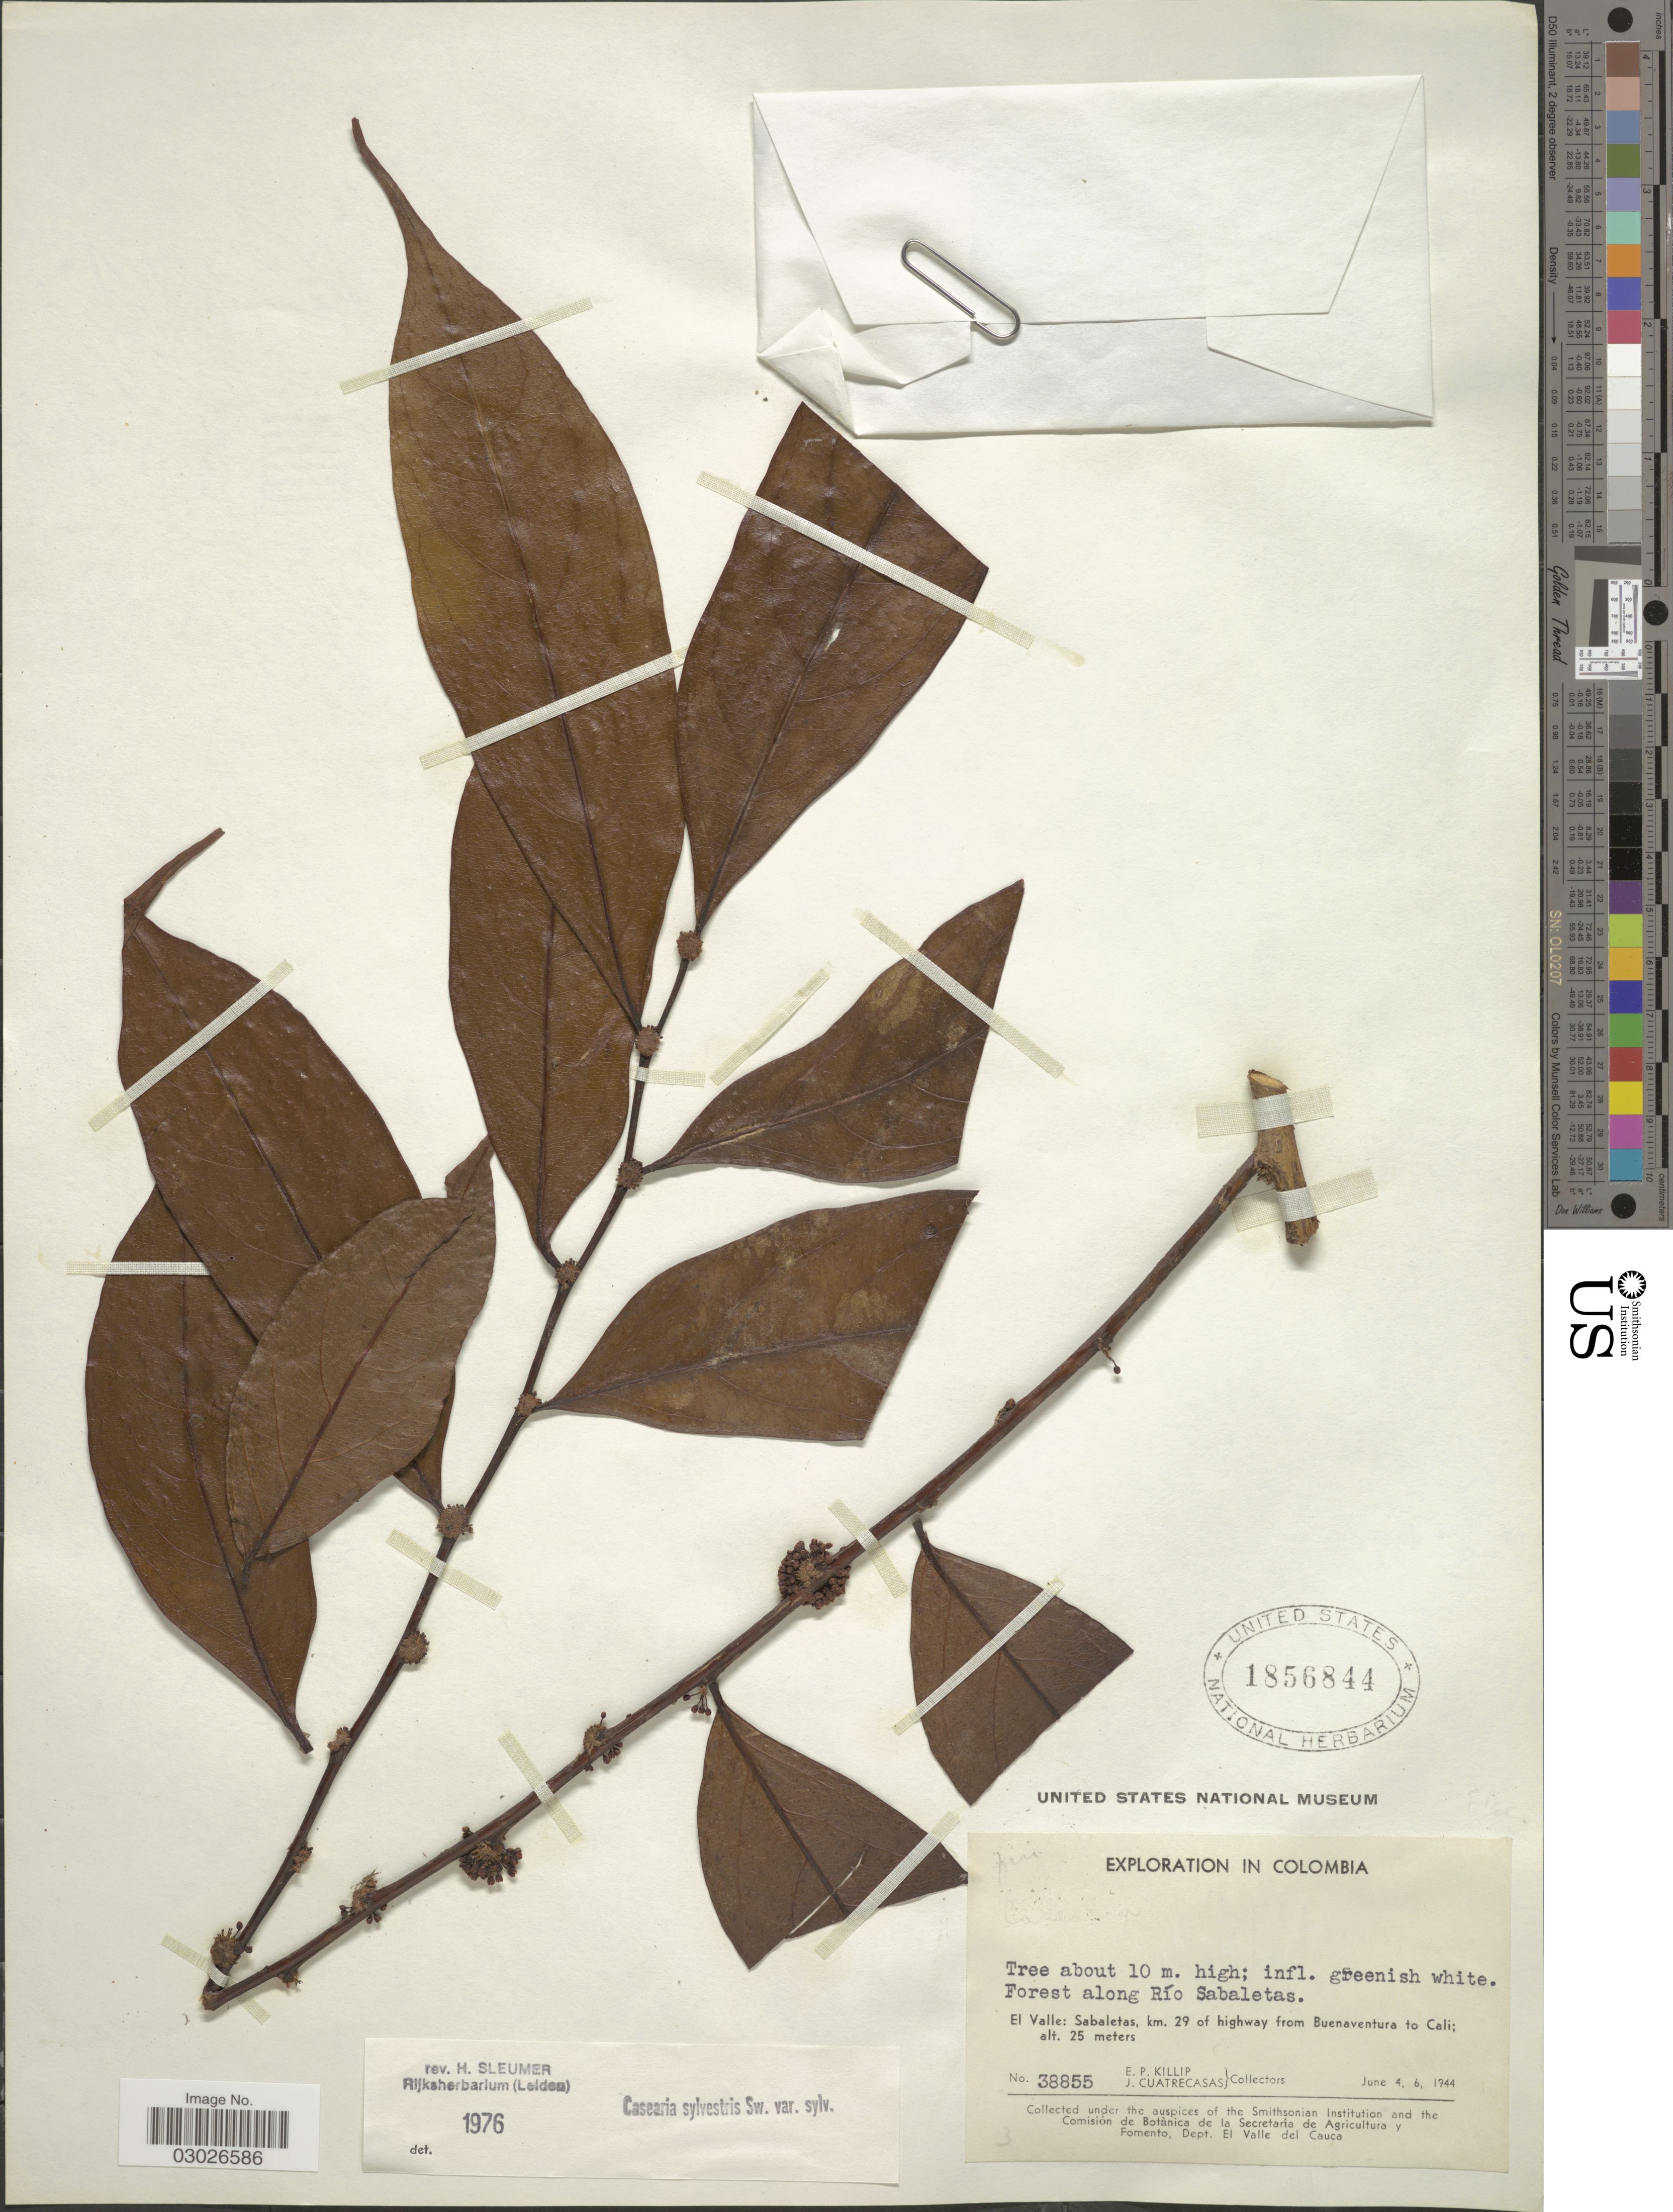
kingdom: Plantae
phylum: Tracheophyta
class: Magnoliopsida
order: Malpighiales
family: Salicaceae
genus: Casearia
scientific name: Casearia sylvestris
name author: Sw.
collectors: E. P. Killip & J. Cuatrecasas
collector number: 38855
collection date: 1944-06-04/1944-06-06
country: Colombia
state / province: Valle del Cauca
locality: El Valle: Sabaletas, km. 29 of highway from Buenaventura to Cali.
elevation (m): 25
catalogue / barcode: US 1856844